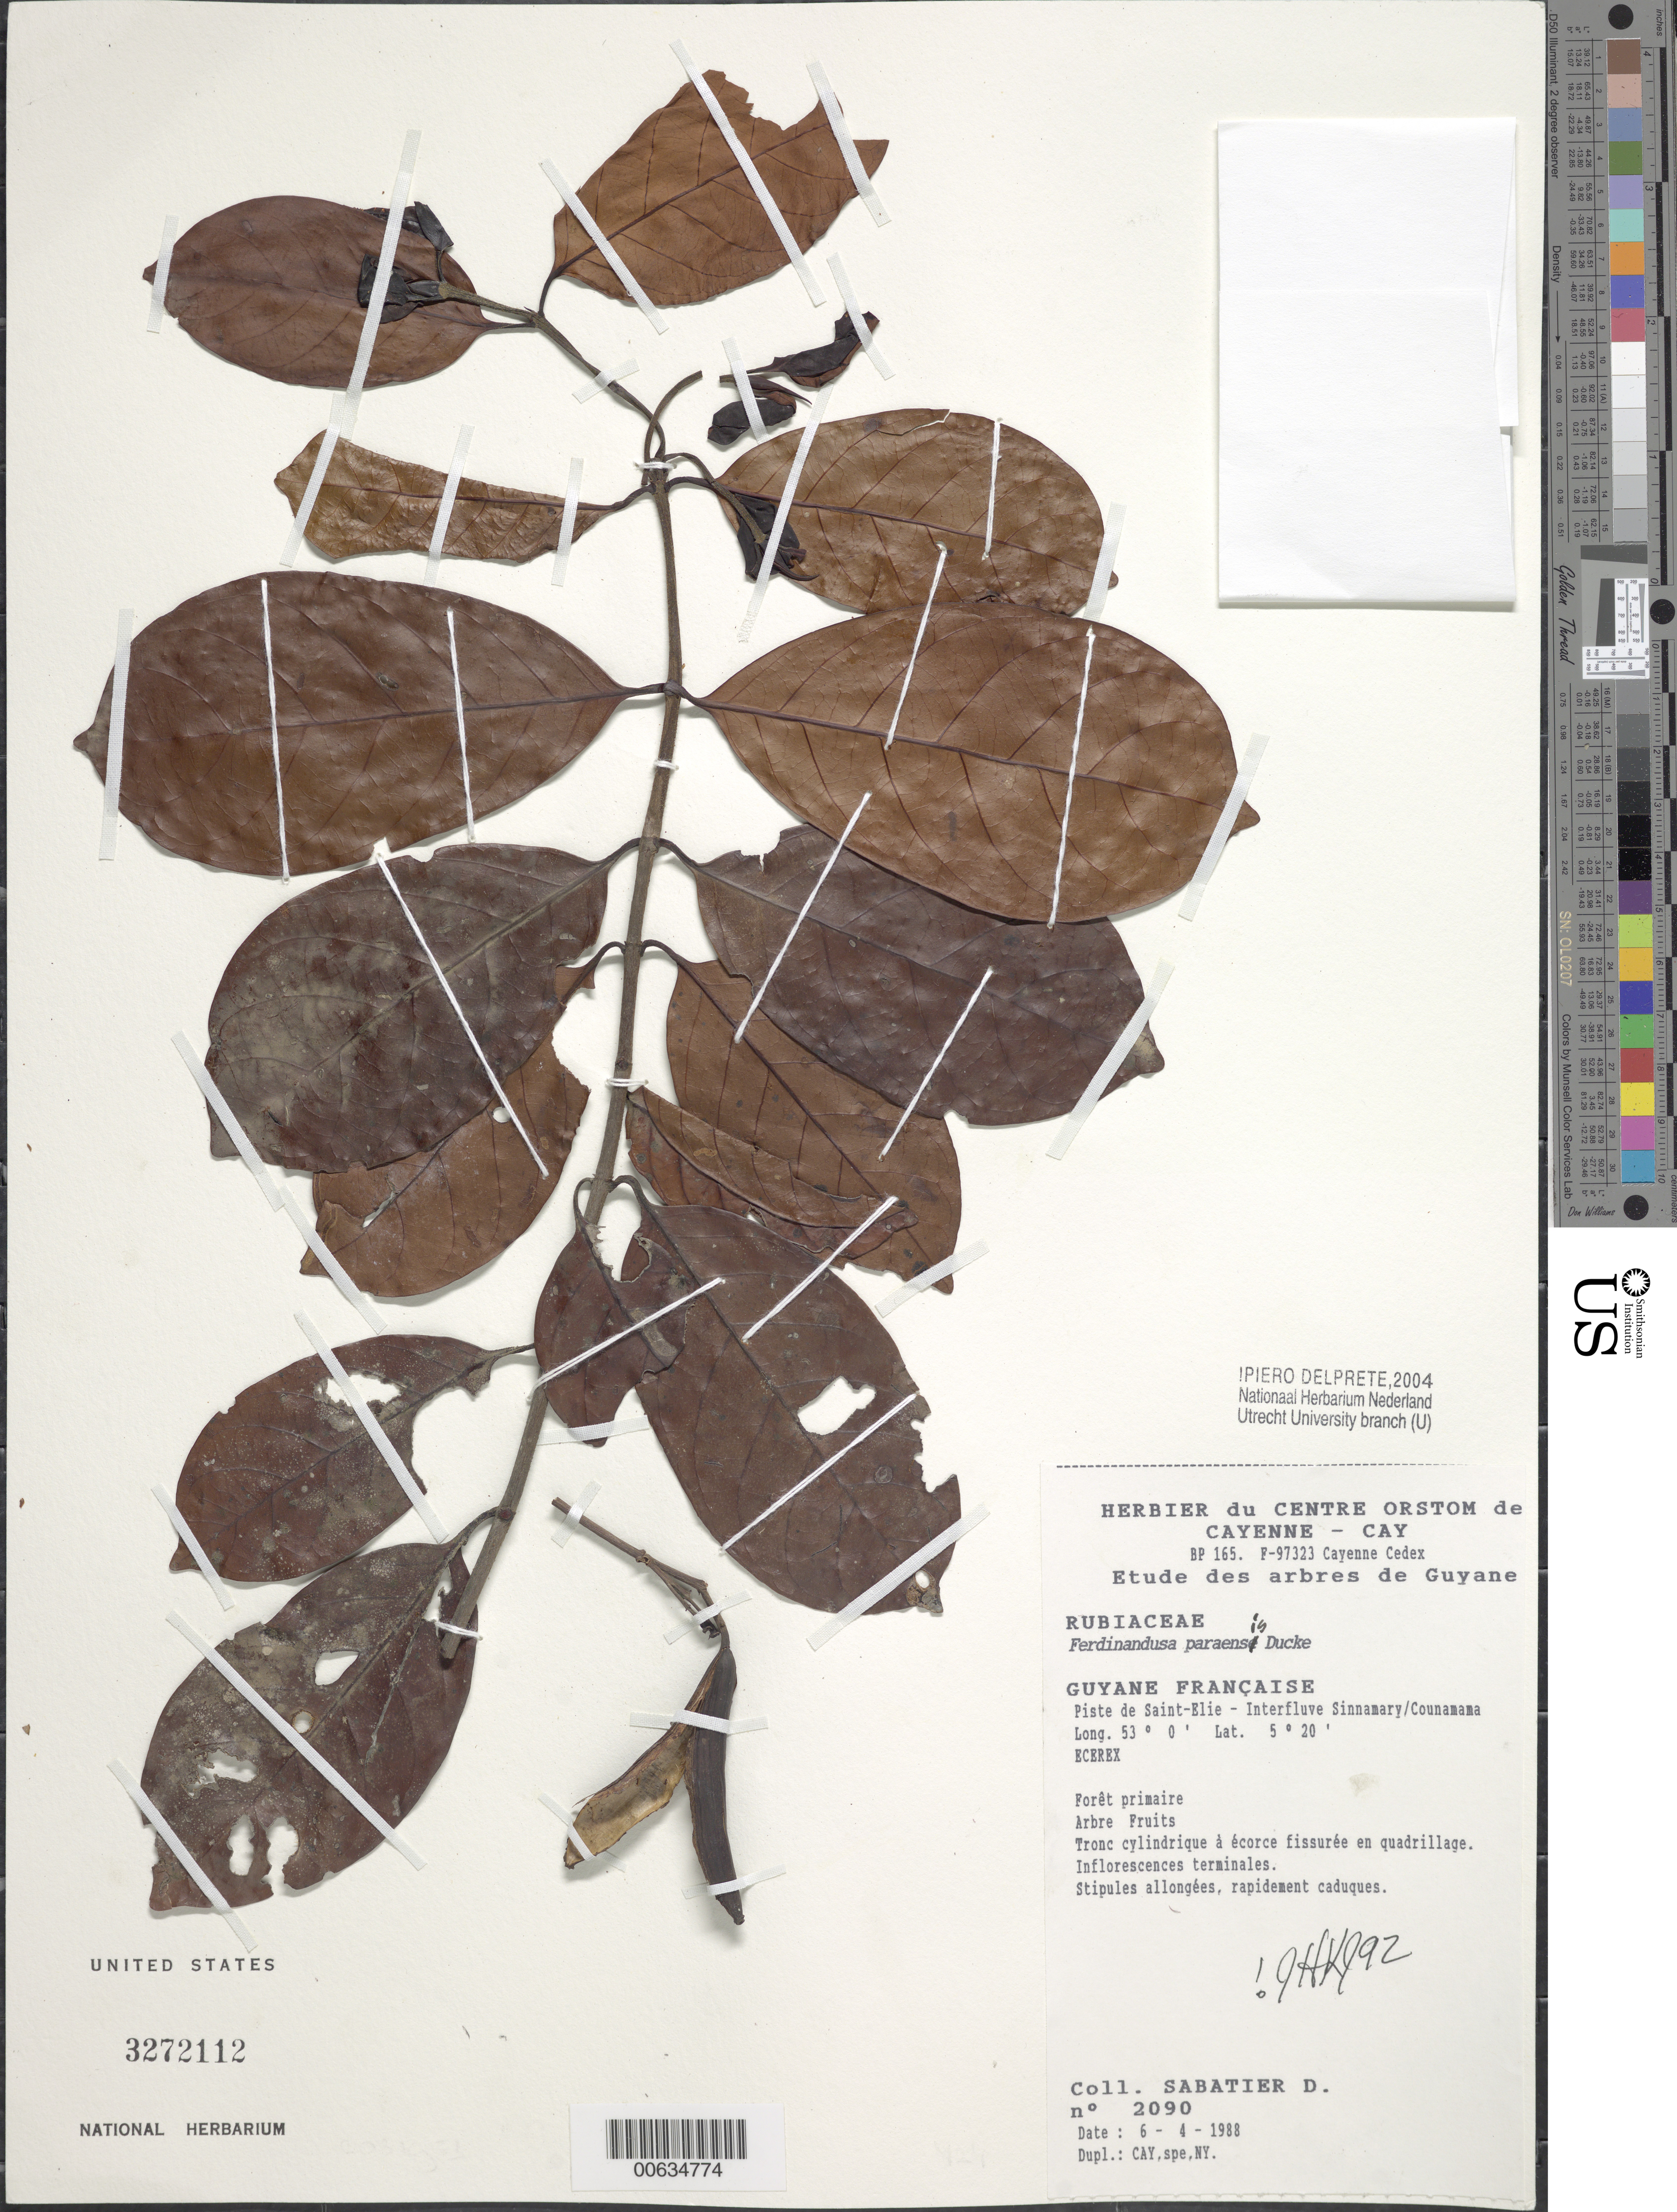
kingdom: Plantae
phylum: Tracheophyta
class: Magnoliopsida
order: Gentianales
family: Rubiaceae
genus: Ferdinandusa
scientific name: Ferdinandusa paraensis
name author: Ducke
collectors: D. Sabatier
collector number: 2090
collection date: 1988-04-06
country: French Guiana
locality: Guyane Francaise, Piste de Saint-Elie - Interfluve Sinnamary/Counamama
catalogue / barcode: US 3272112